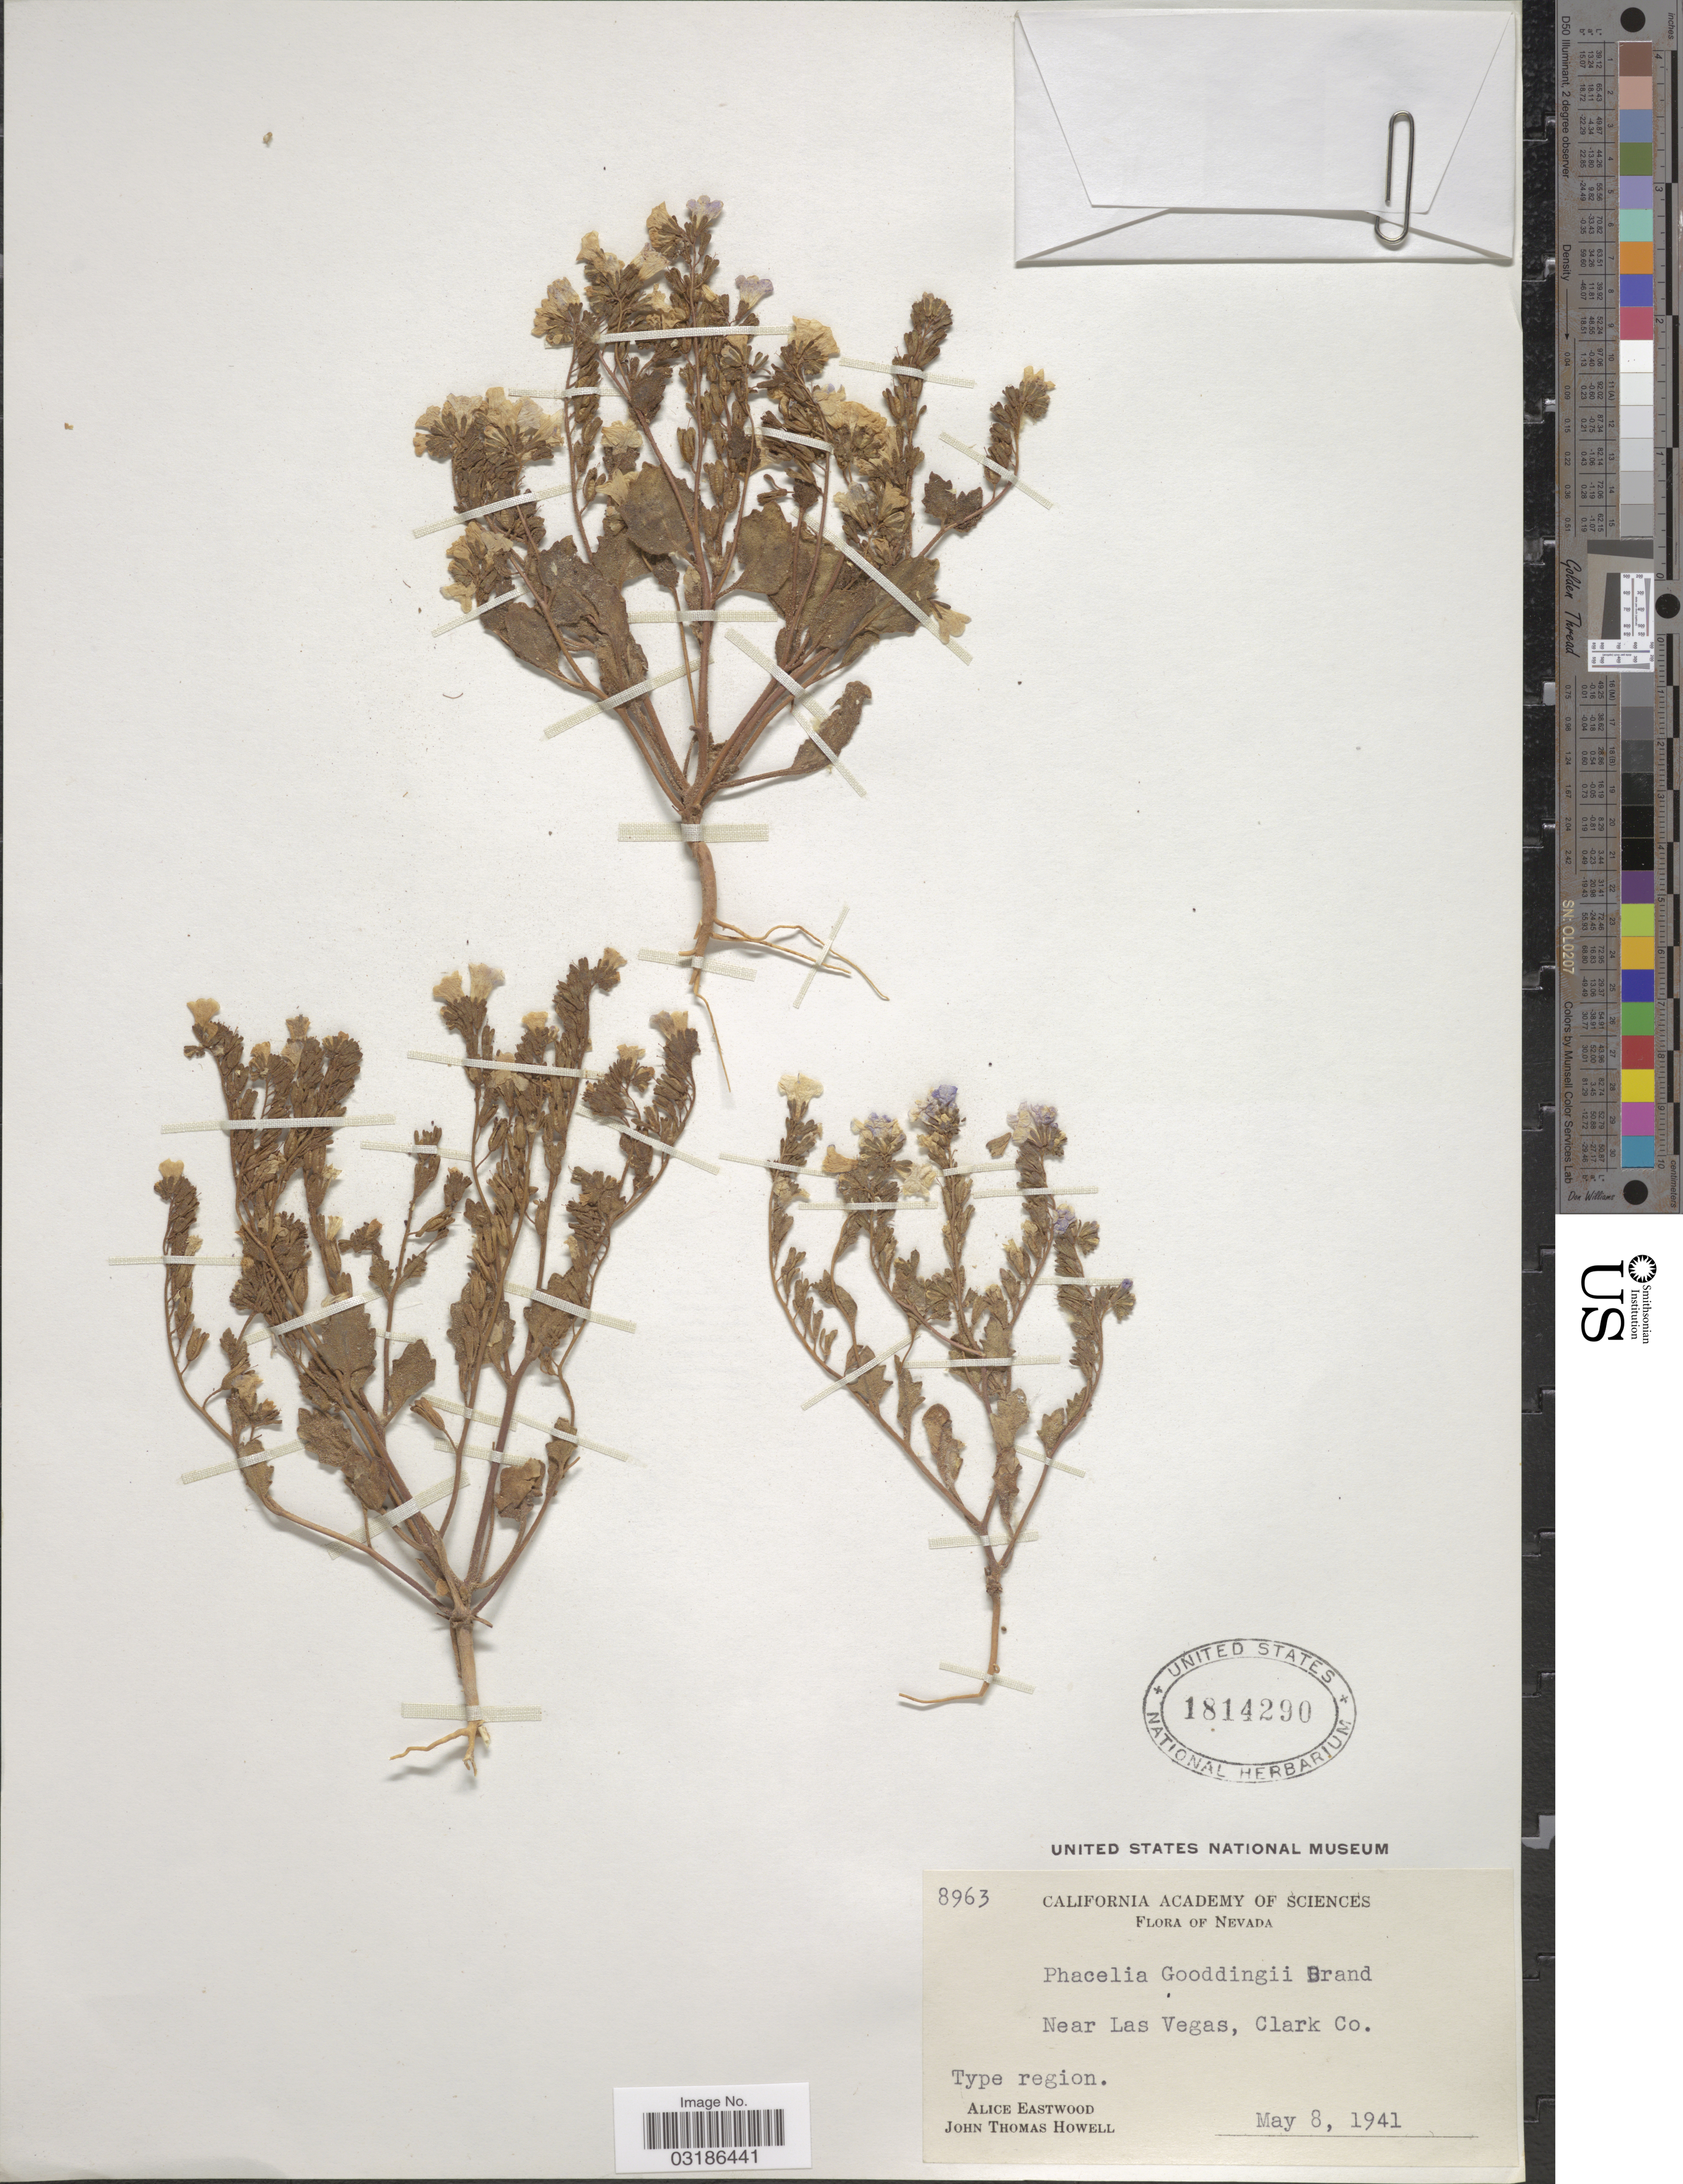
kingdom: Plantae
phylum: Tracheophyta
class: Magnoliopsida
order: Boraginales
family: Hydrophyllaceae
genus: Phacelia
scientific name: Phacelia gooddingii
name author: Brand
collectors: A. Eastwood & J. T. Howell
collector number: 8963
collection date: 1941-05-08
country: United States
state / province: Nevada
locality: Near Las Vegas, Clark Co.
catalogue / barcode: US 1814290